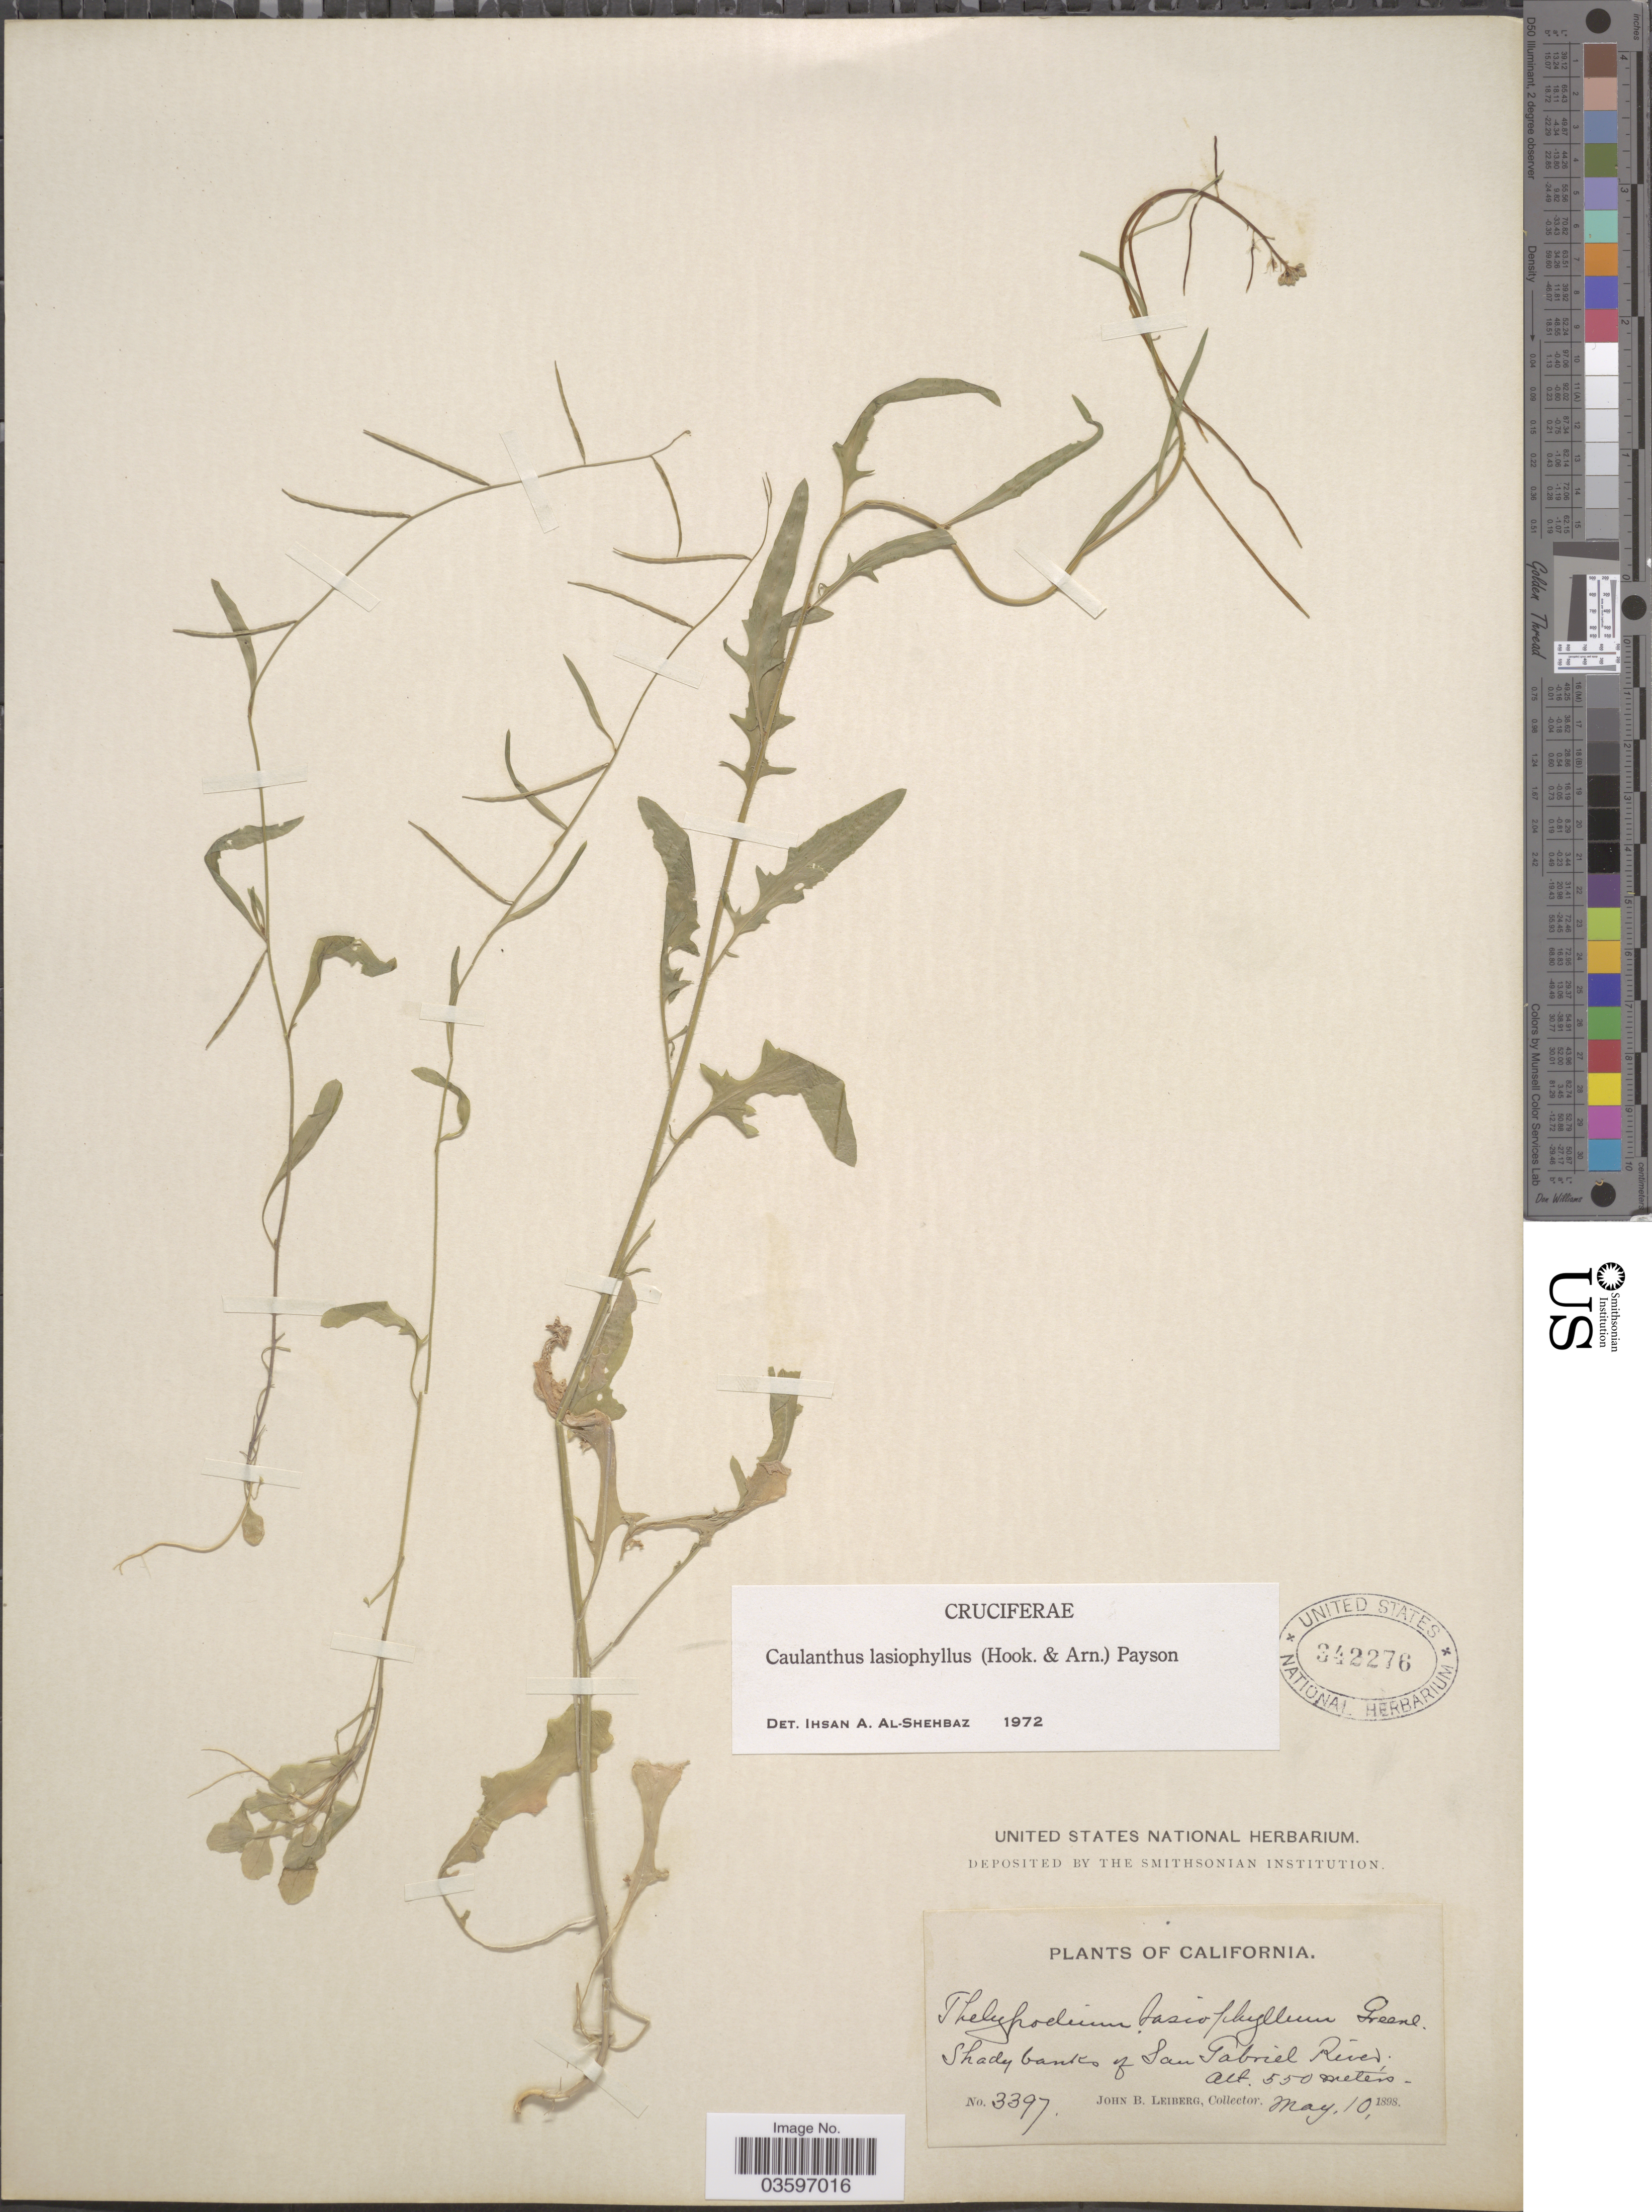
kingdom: Plantae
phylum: Tracheophyta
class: Magnoliopsida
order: Brassicales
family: Brassicaceae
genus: Caulanthus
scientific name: Caulanthus lasiophyllus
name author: (Hook. & Arn.) Payson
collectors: J. B. Leiberg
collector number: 3397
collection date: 1898-05-10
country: United States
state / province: California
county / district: Los Angeles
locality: Shady banks of San Gabriel River.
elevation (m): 550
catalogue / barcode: US 342276